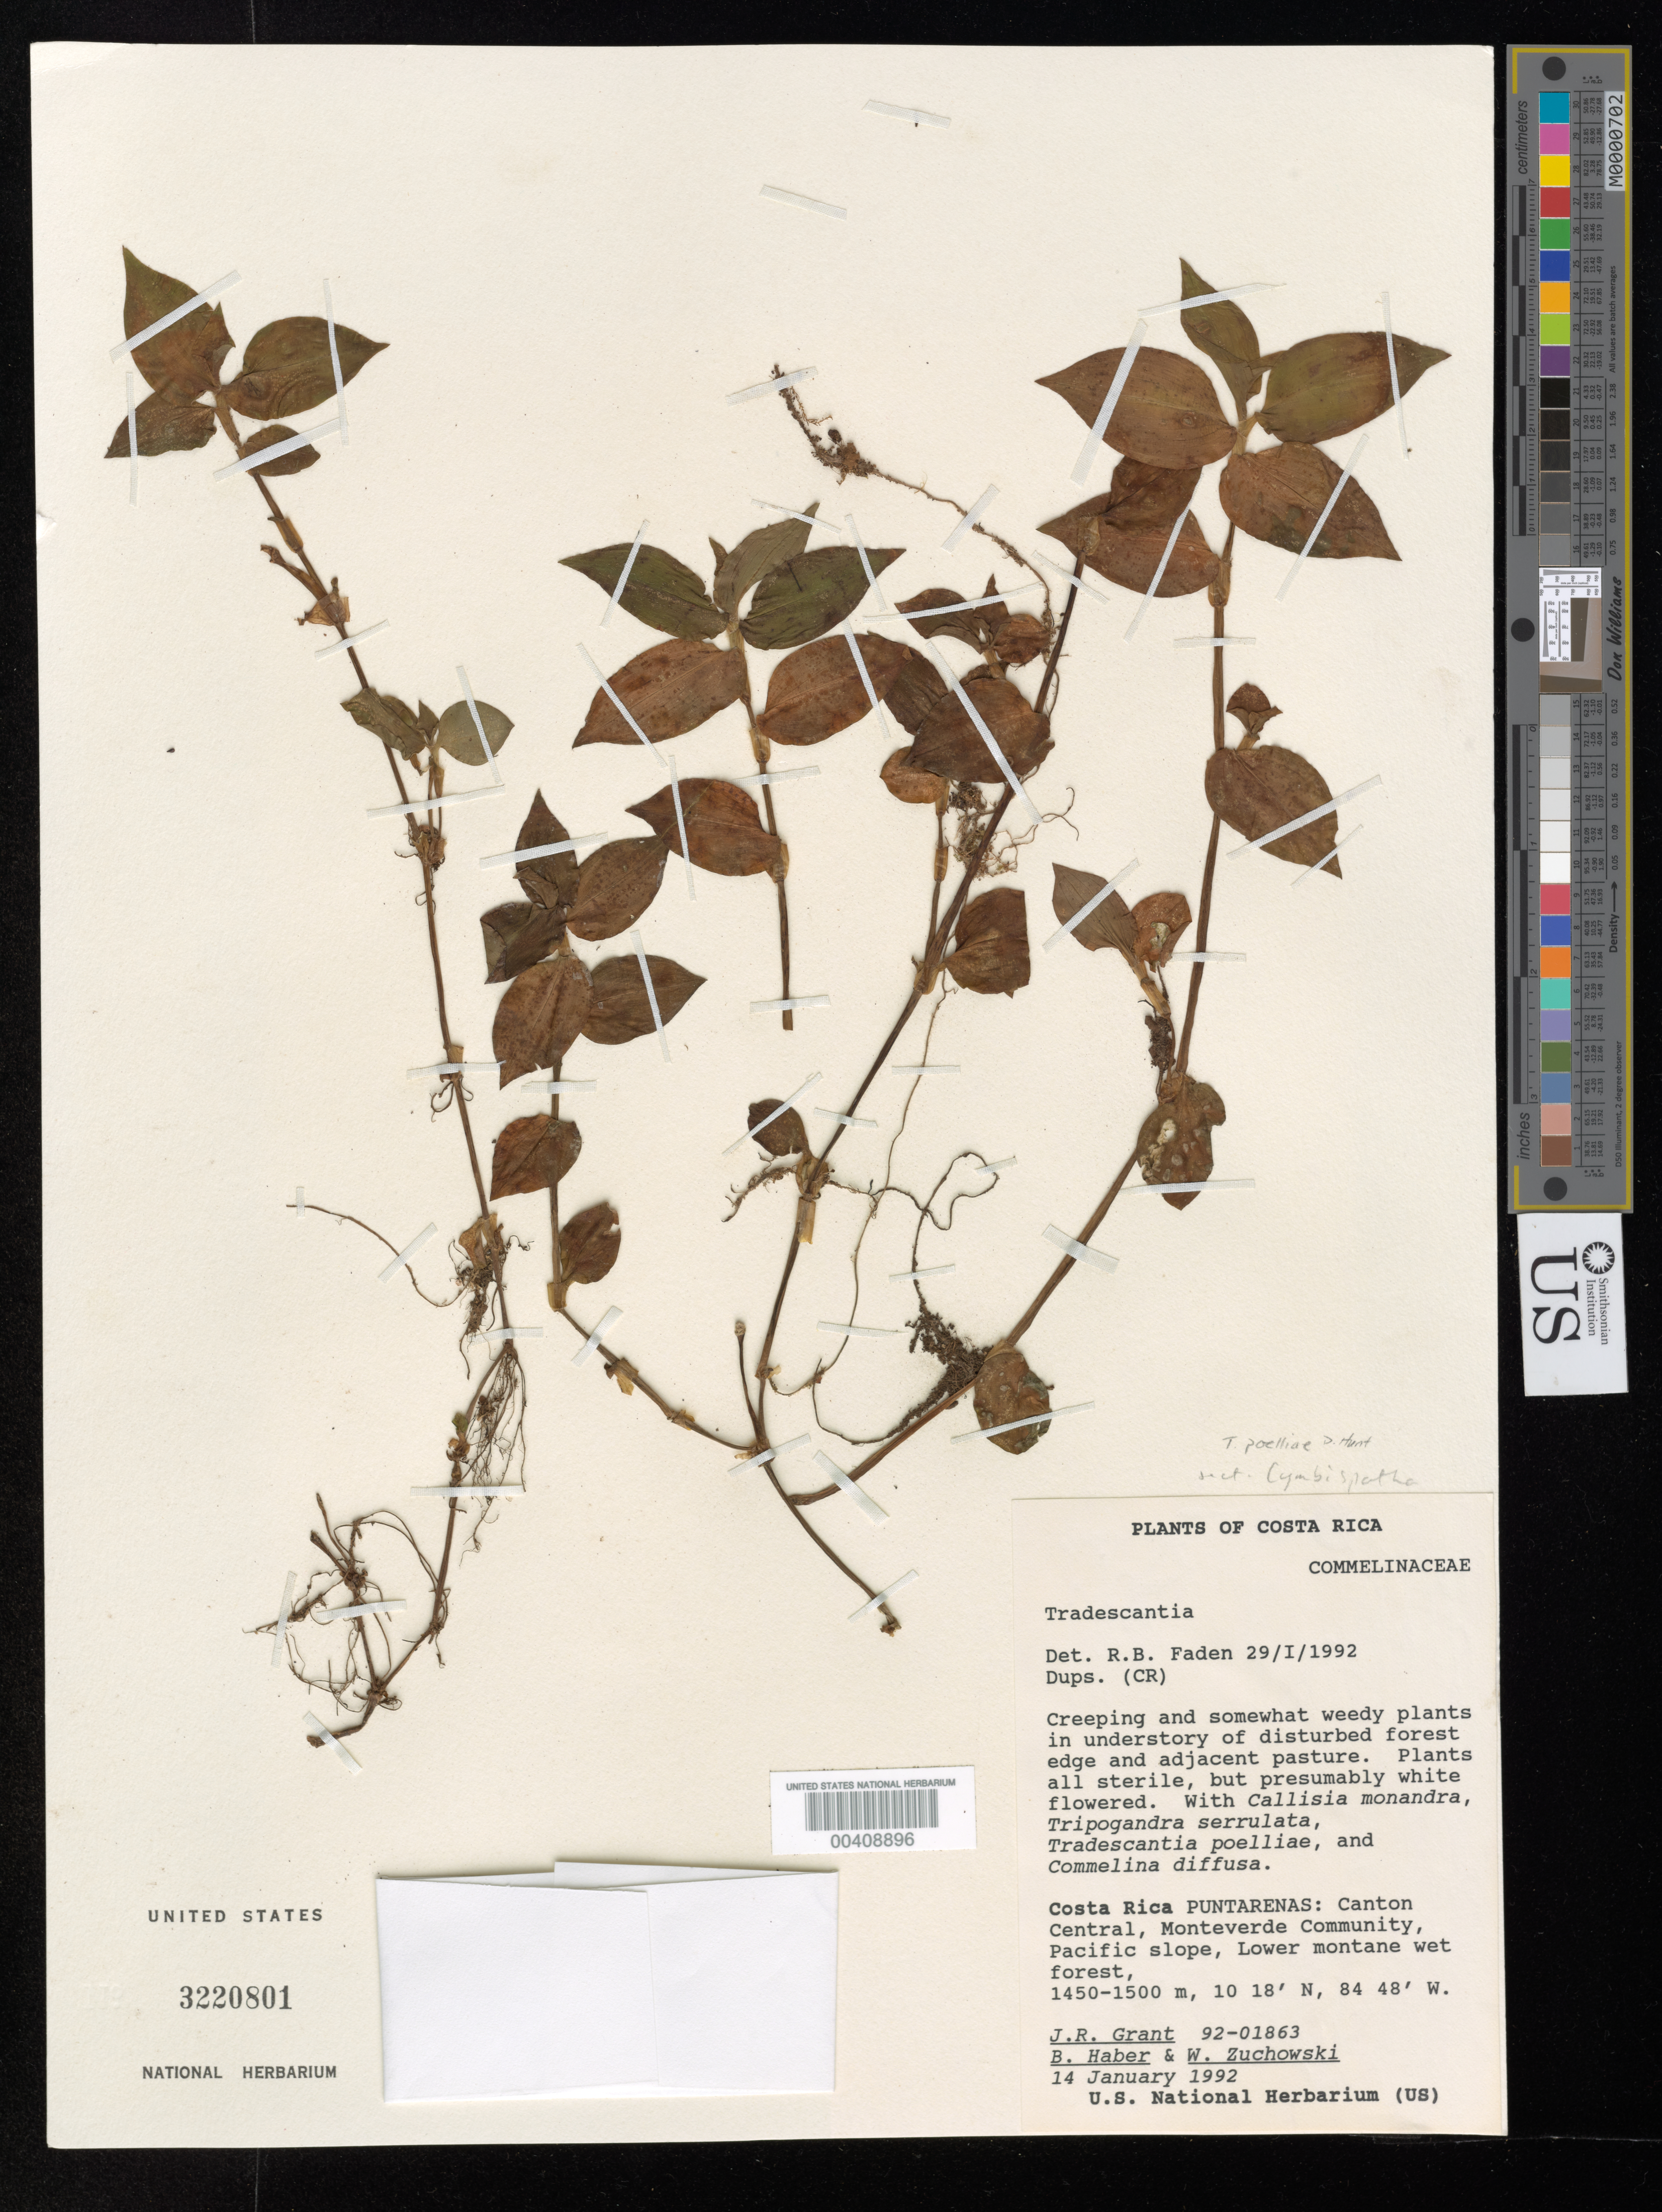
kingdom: Plantae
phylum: Tracheophyta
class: Liliopsida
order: Commelinales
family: Commelinaceae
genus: Tradescantia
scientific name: Tradescantia poelliae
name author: D.R. Hunt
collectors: J. R. Grant, B. Haber & W. Zuchowski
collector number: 92-01863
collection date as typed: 14 Jan 1992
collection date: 1992-01-14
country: Costa Rica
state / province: Puntarenas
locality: Monteverde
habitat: Lower montane wet forest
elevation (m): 1450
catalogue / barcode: US 3220801